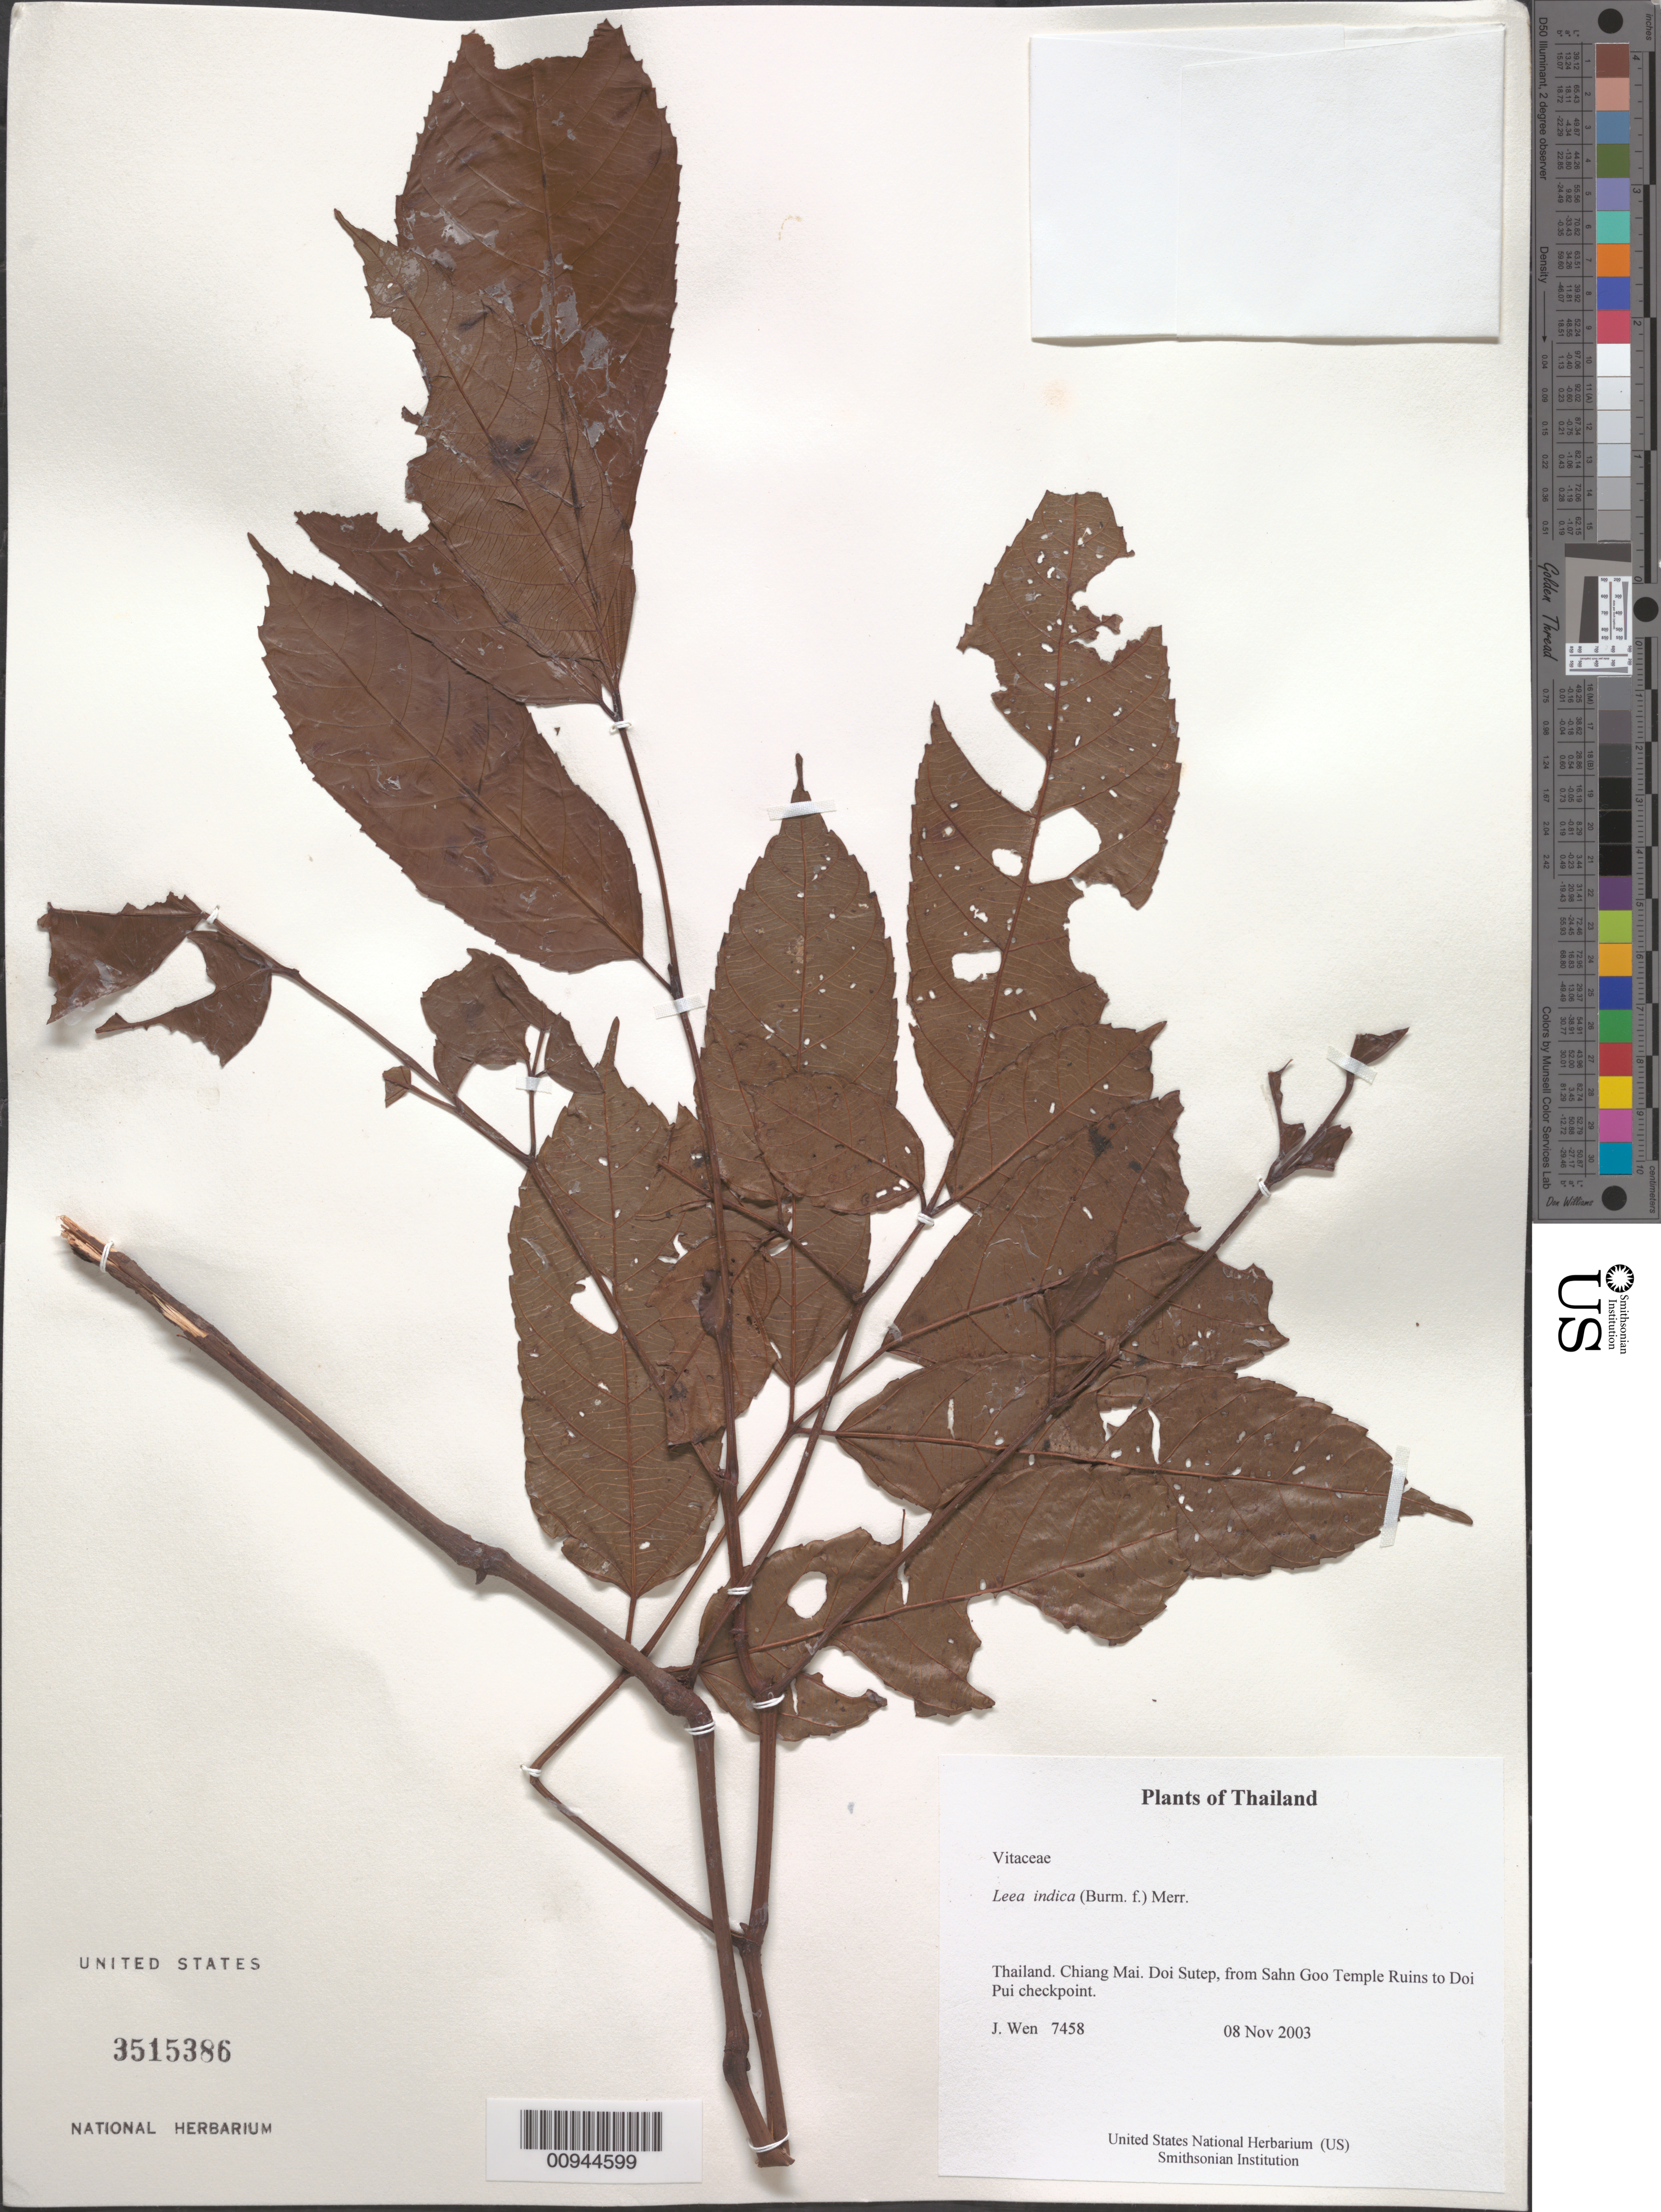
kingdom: Plantae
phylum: Tracheophyta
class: Magnoliopsida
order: Vitales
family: Vitaceae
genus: Leea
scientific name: Leea indica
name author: (Burm. f.) Merr.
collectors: J. Wen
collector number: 7458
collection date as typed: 08 Nov 2003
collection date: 2003-11-08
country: Thailand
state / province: Chiang Mai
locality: Doi Sutep, from Sahn Goo Temple Ruins to Doi Pui checkpoint.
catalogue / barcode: US 3515386